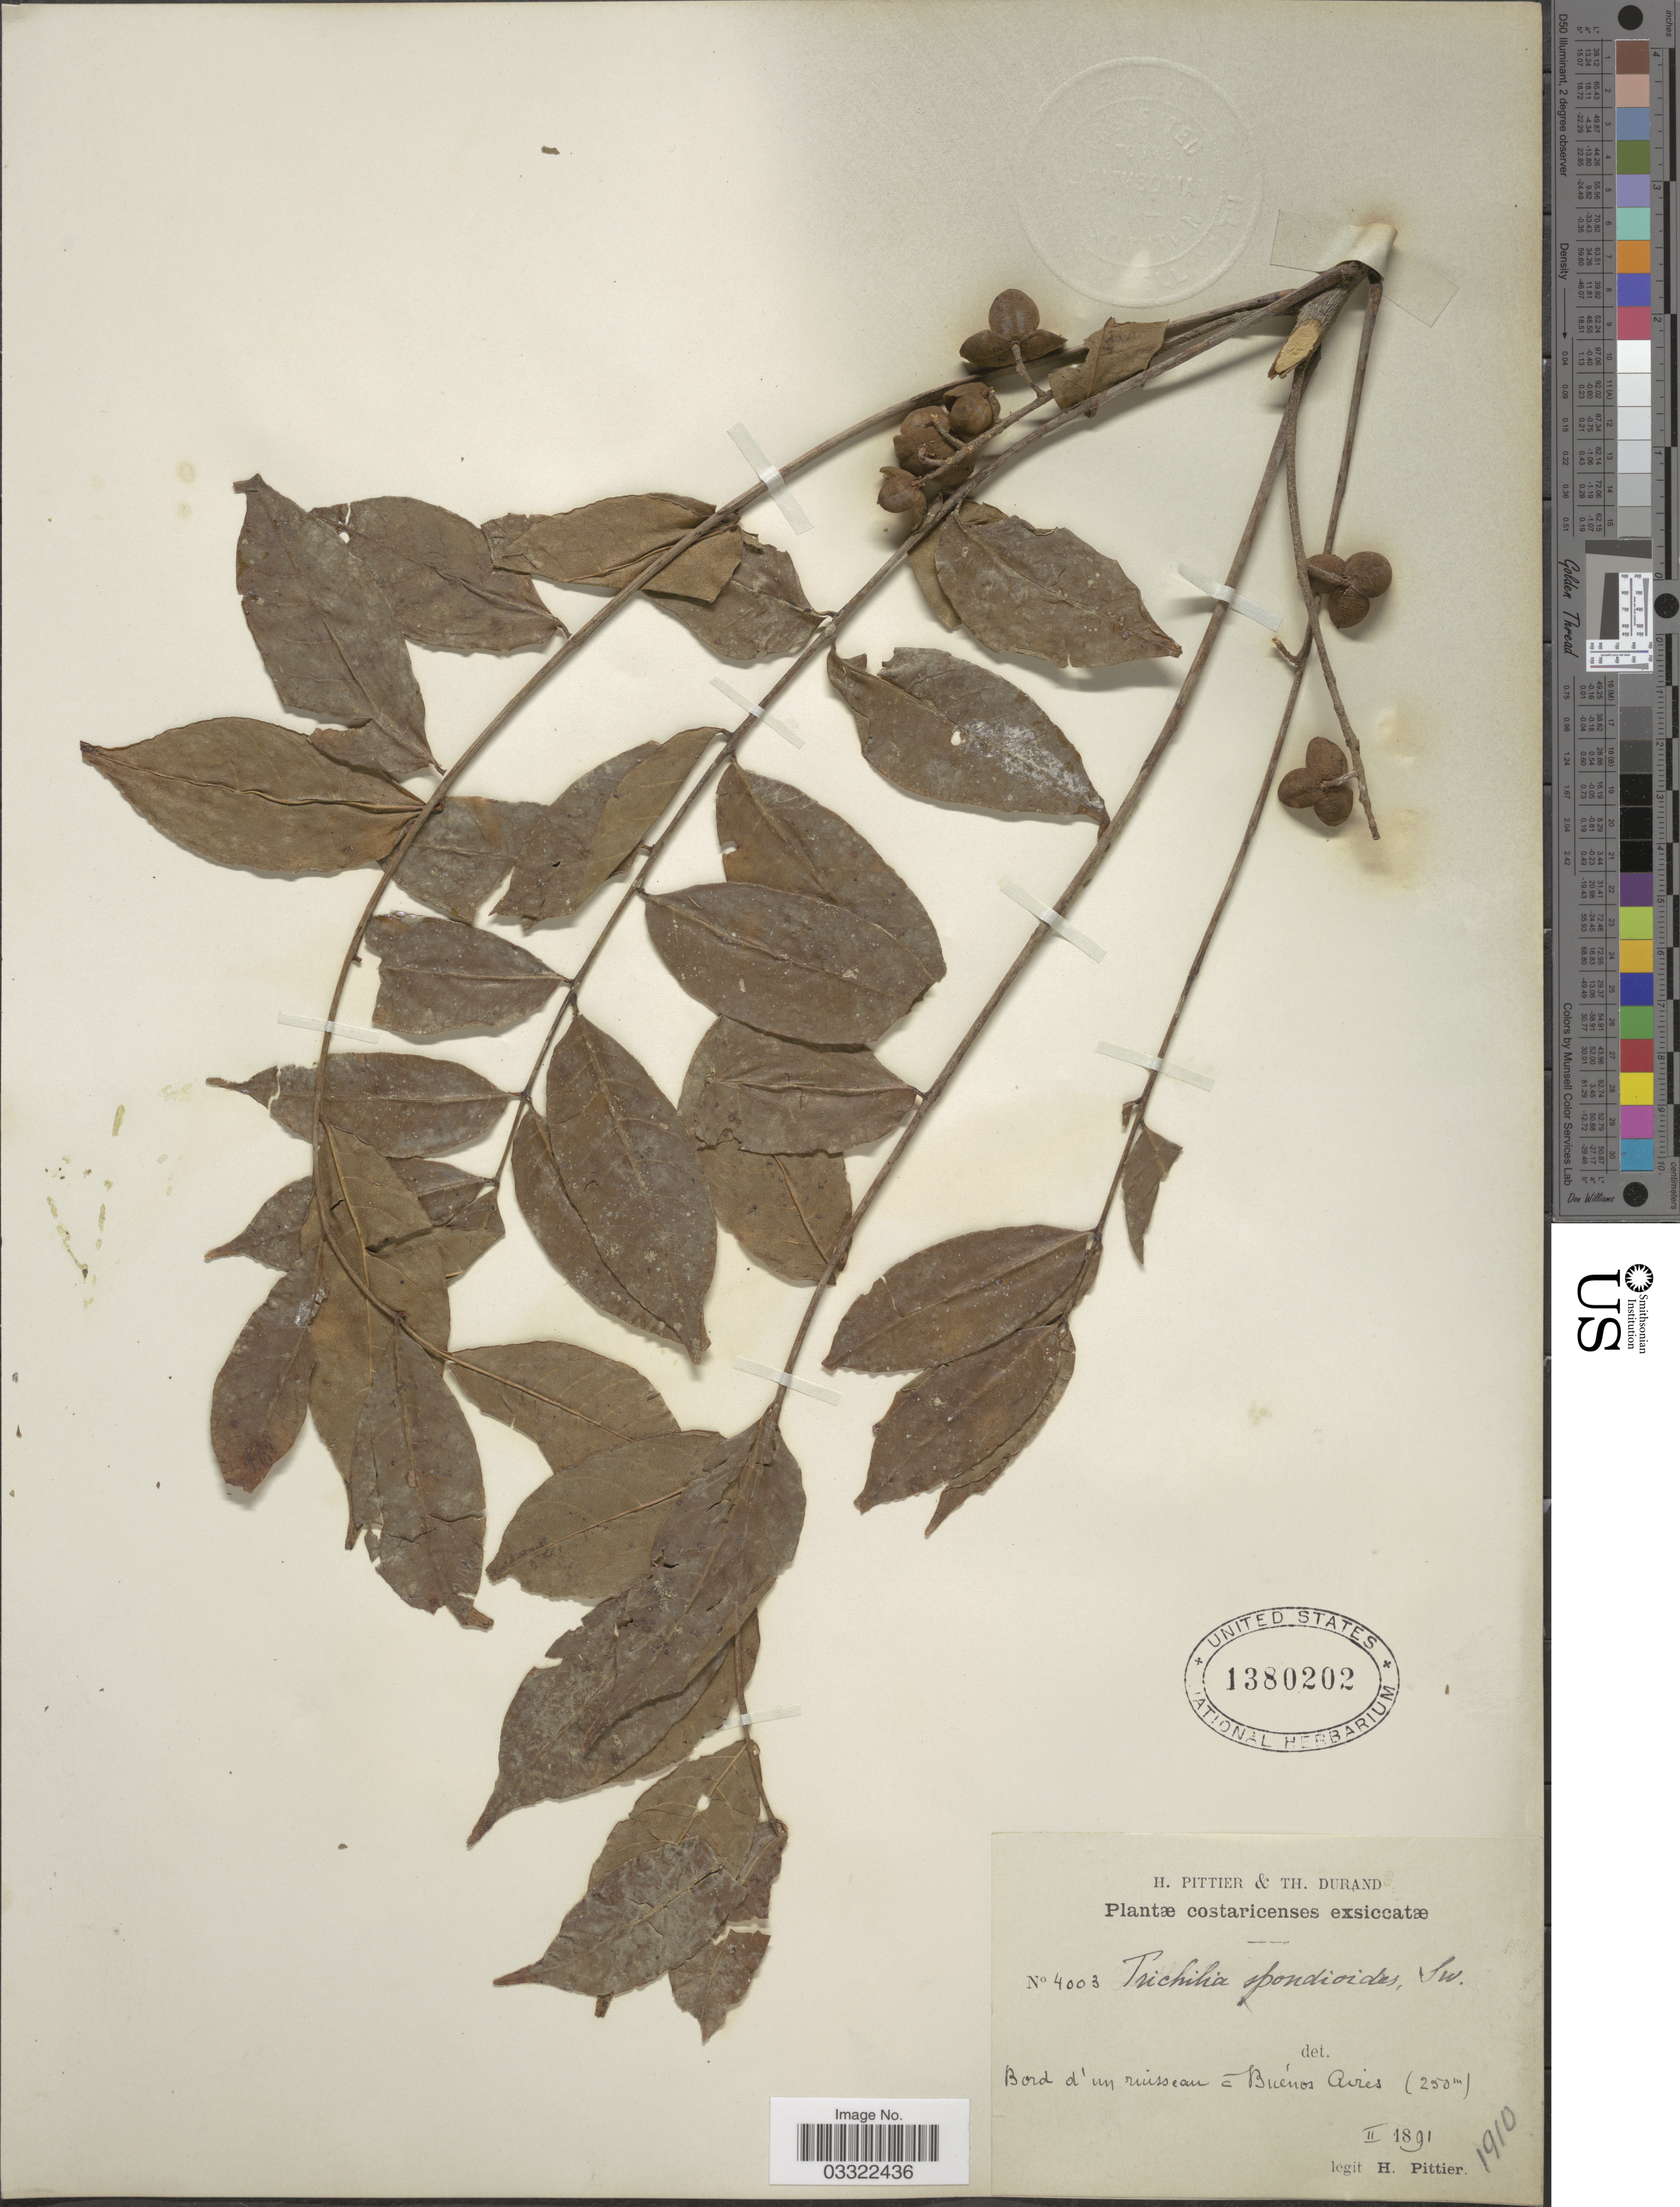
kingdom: Plantae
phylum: Tracheophyta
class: Magnoliopsida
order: Sapindales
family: Meliaceae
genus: Trichilia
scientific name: Trichilia hirta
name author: L.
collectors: H. F. Pittier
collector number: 4003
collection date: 1891-02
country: Costa Rica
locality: Bord d'un ruisseau Buénos Aires.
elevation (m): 250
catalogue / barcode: US 1380202